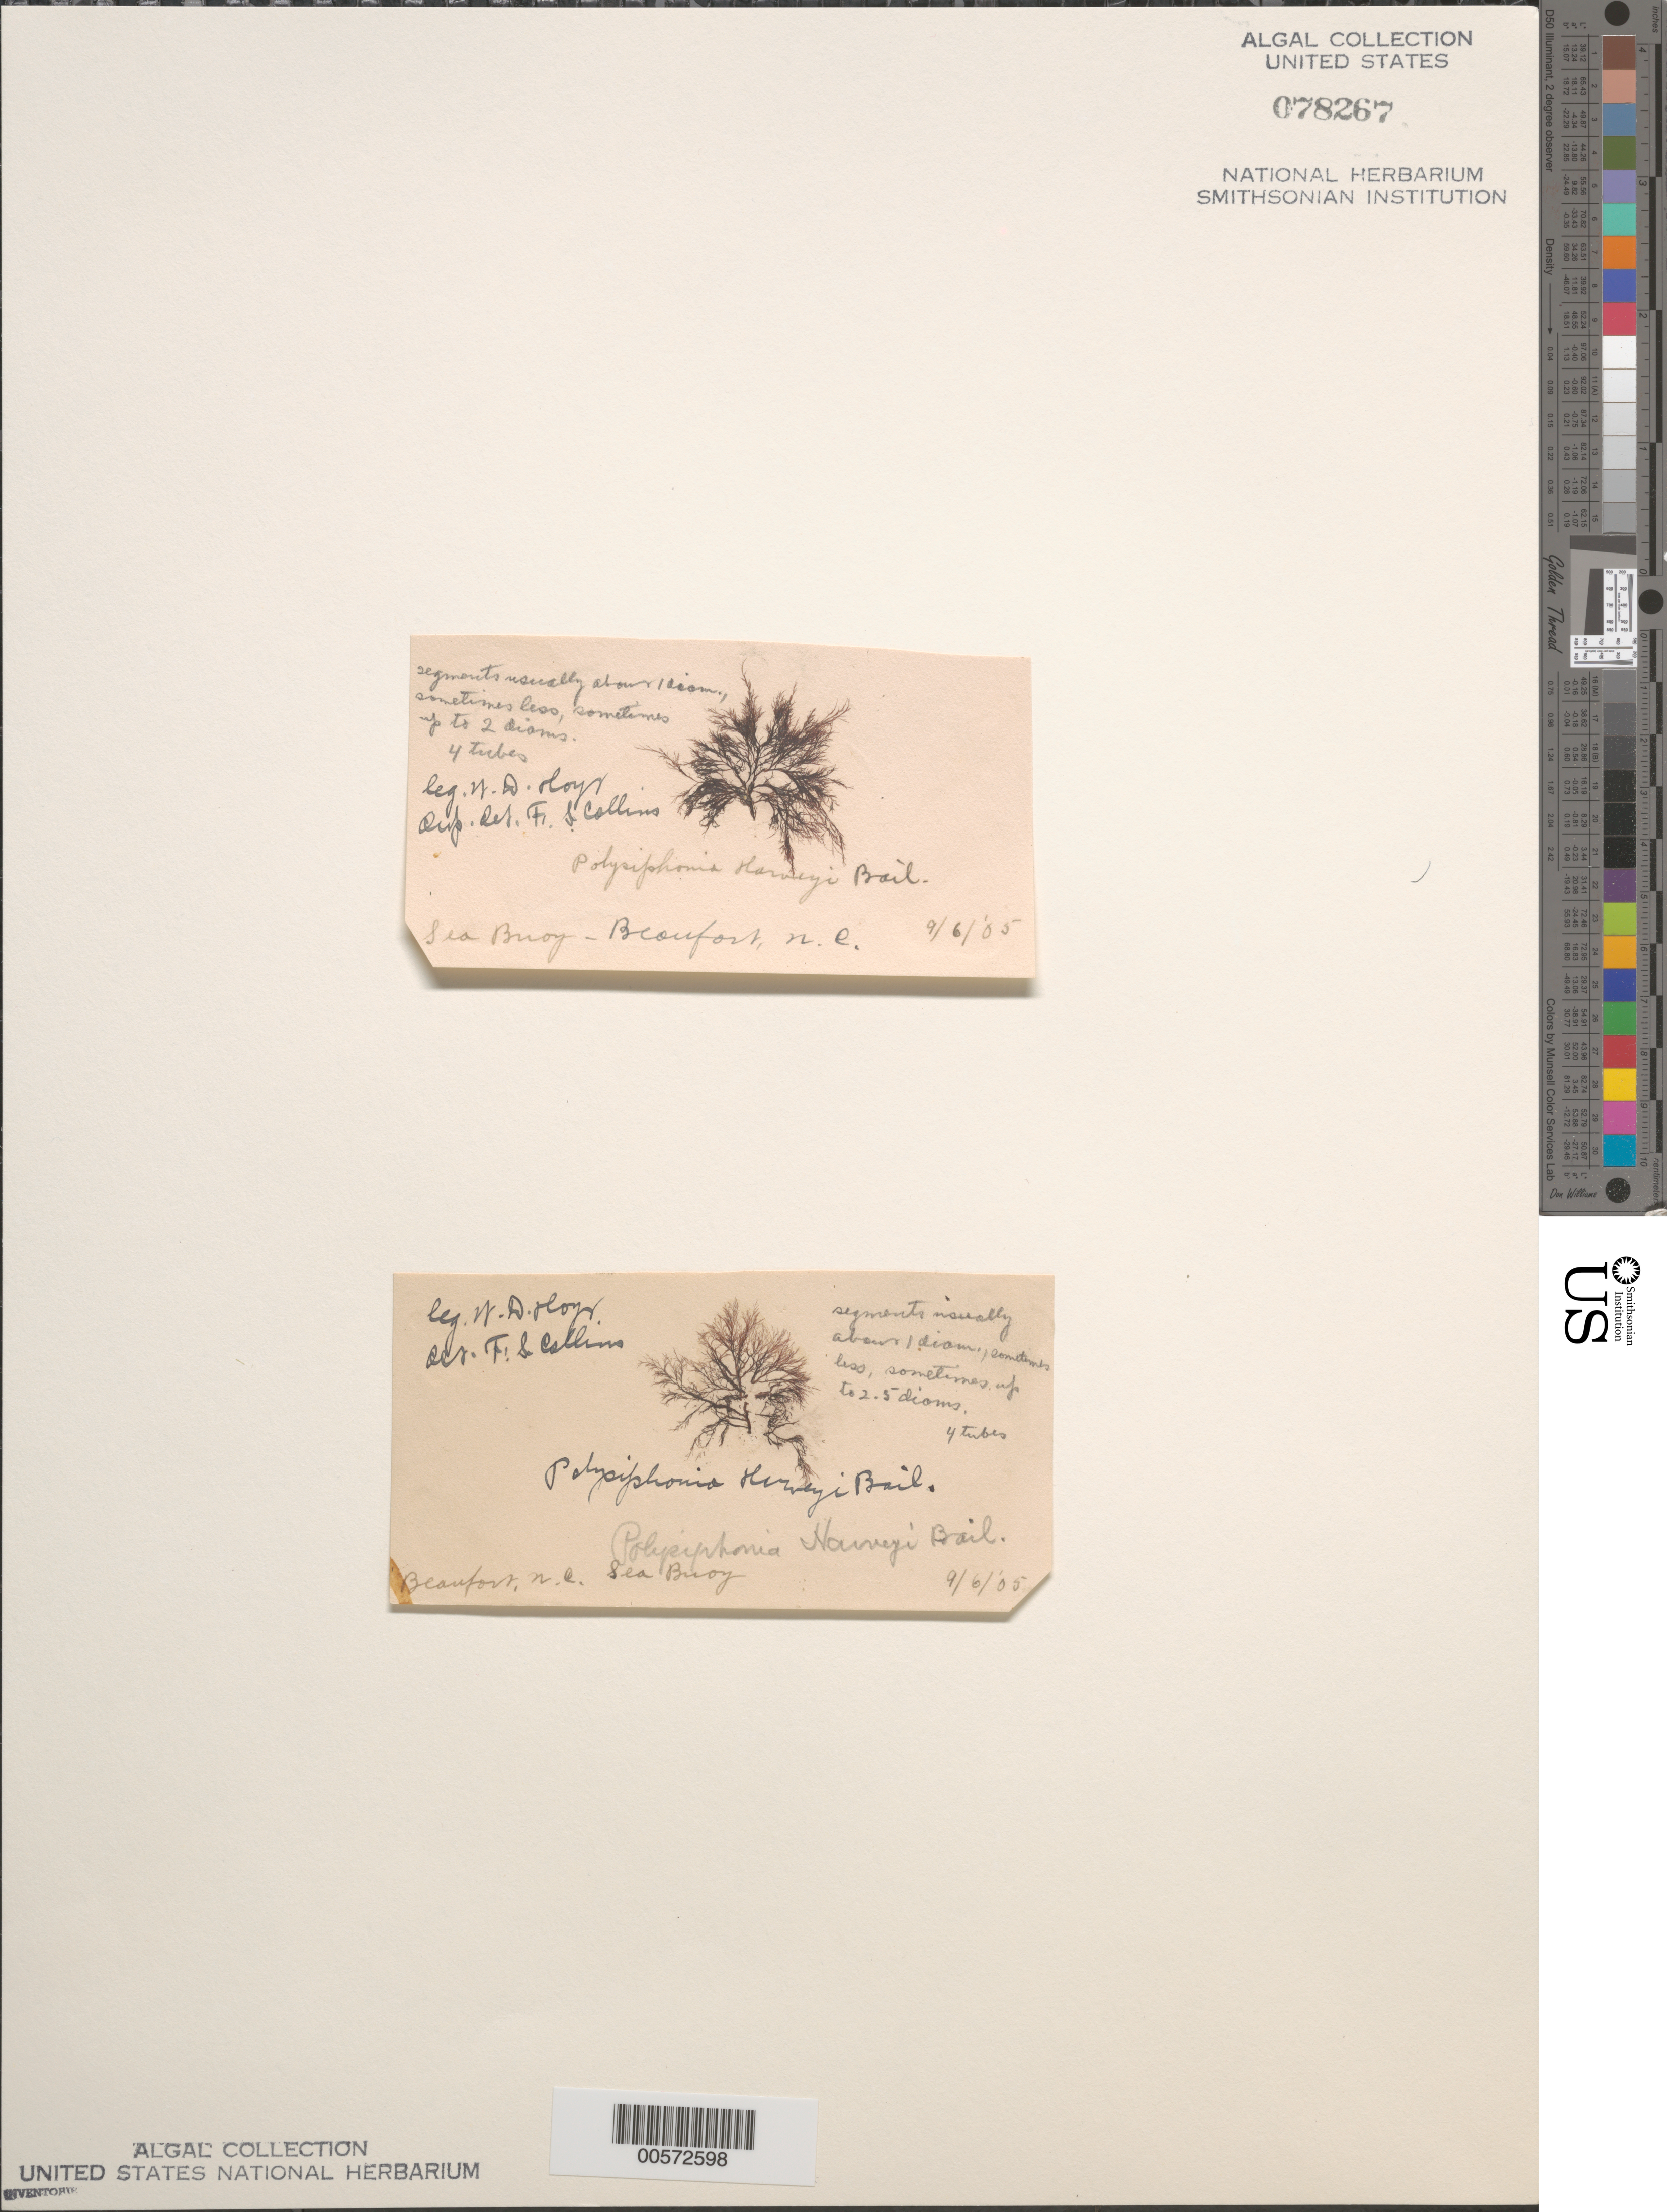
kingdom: Plantae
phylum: Rhodophyta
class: Florideophyceae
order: Ceramiales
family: Rhodomelaceae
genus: Melanothamnus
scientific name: Melanothamnus harveyi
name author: (Bailey) Diaz-Tapia & C.A. Maggs in Diaz-Tapia et al.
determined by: Algae name updating Project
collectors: W. D. Hoyt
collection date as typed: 06 Sep 1905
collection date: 1905-09-06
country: United States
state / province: North Carolina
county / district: Carteret County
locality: Beaufort, sea buoy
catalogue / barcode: US 78267